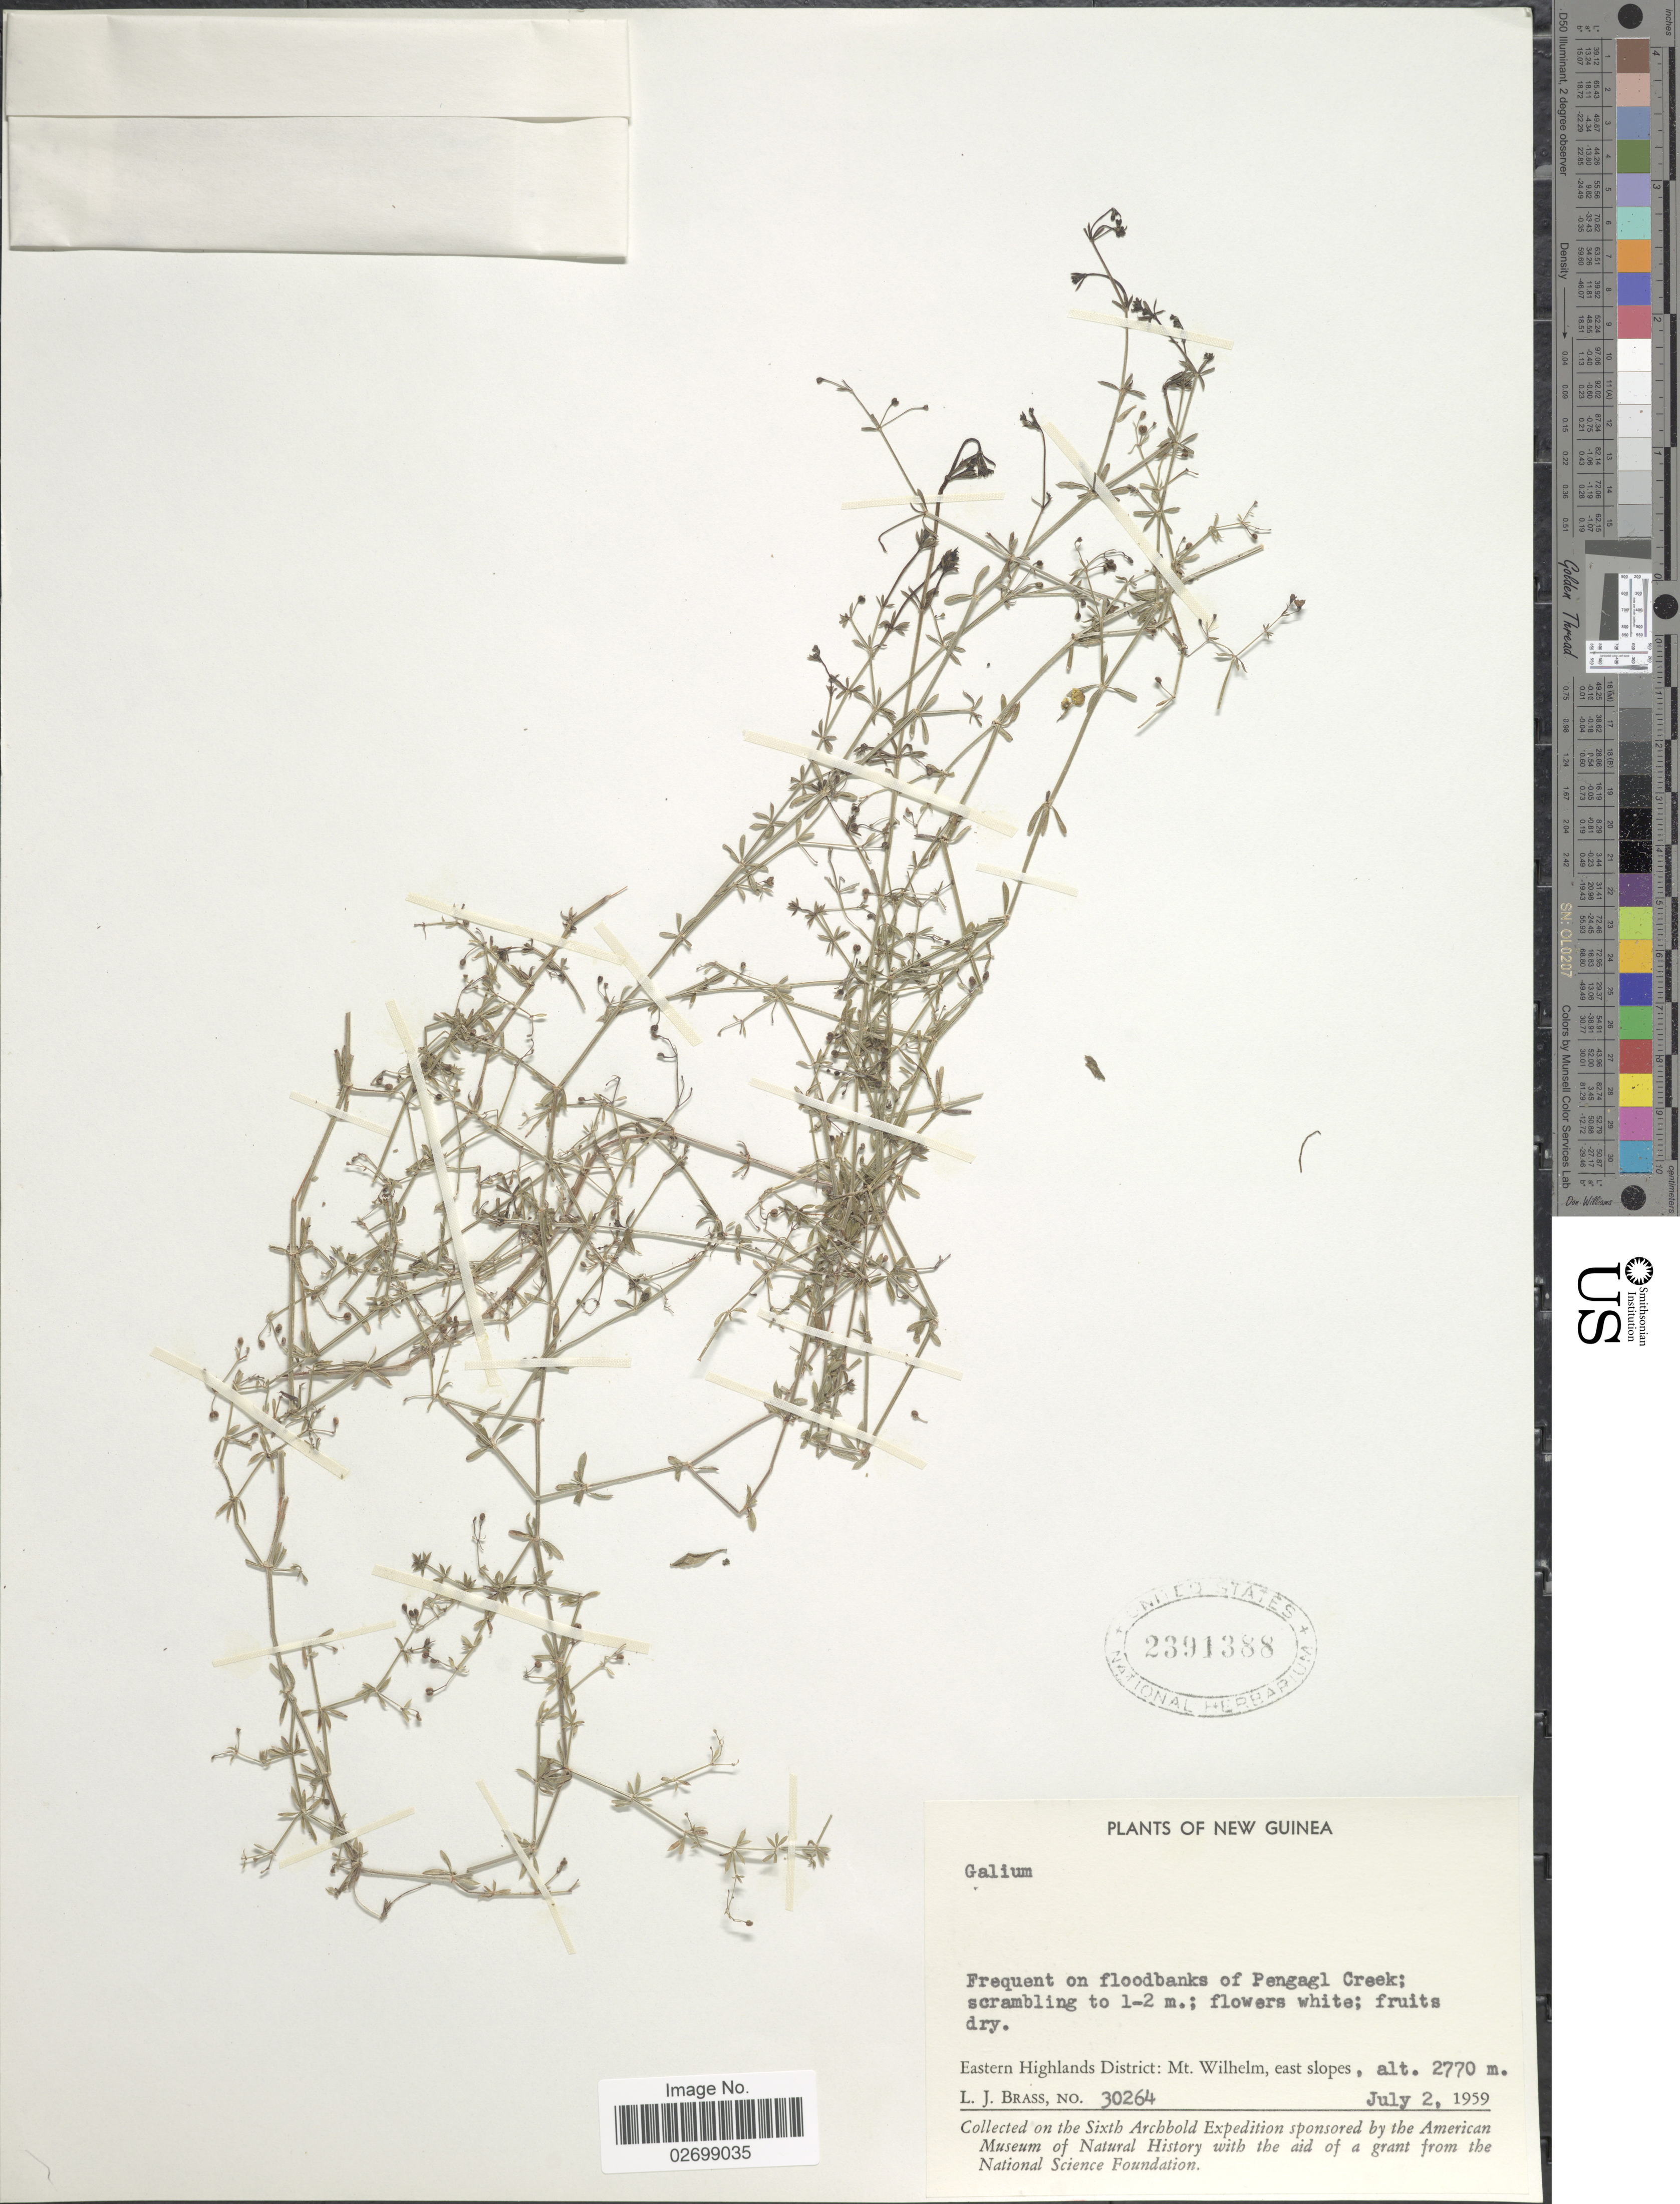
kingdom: Plantae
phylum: Tracheophyta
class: Magnoliopsida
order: Gentianales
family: Rubiaceae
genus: Galium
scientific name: Galium sp.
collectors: L. J. Brass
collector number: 30264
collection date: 1959-07-02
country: Papua New Guinea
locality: New Guinea. Eastern Highlands District: Mt. Wilhelm, east slopes. Pengagl Creek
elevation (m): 2770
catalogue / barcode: US 2391388